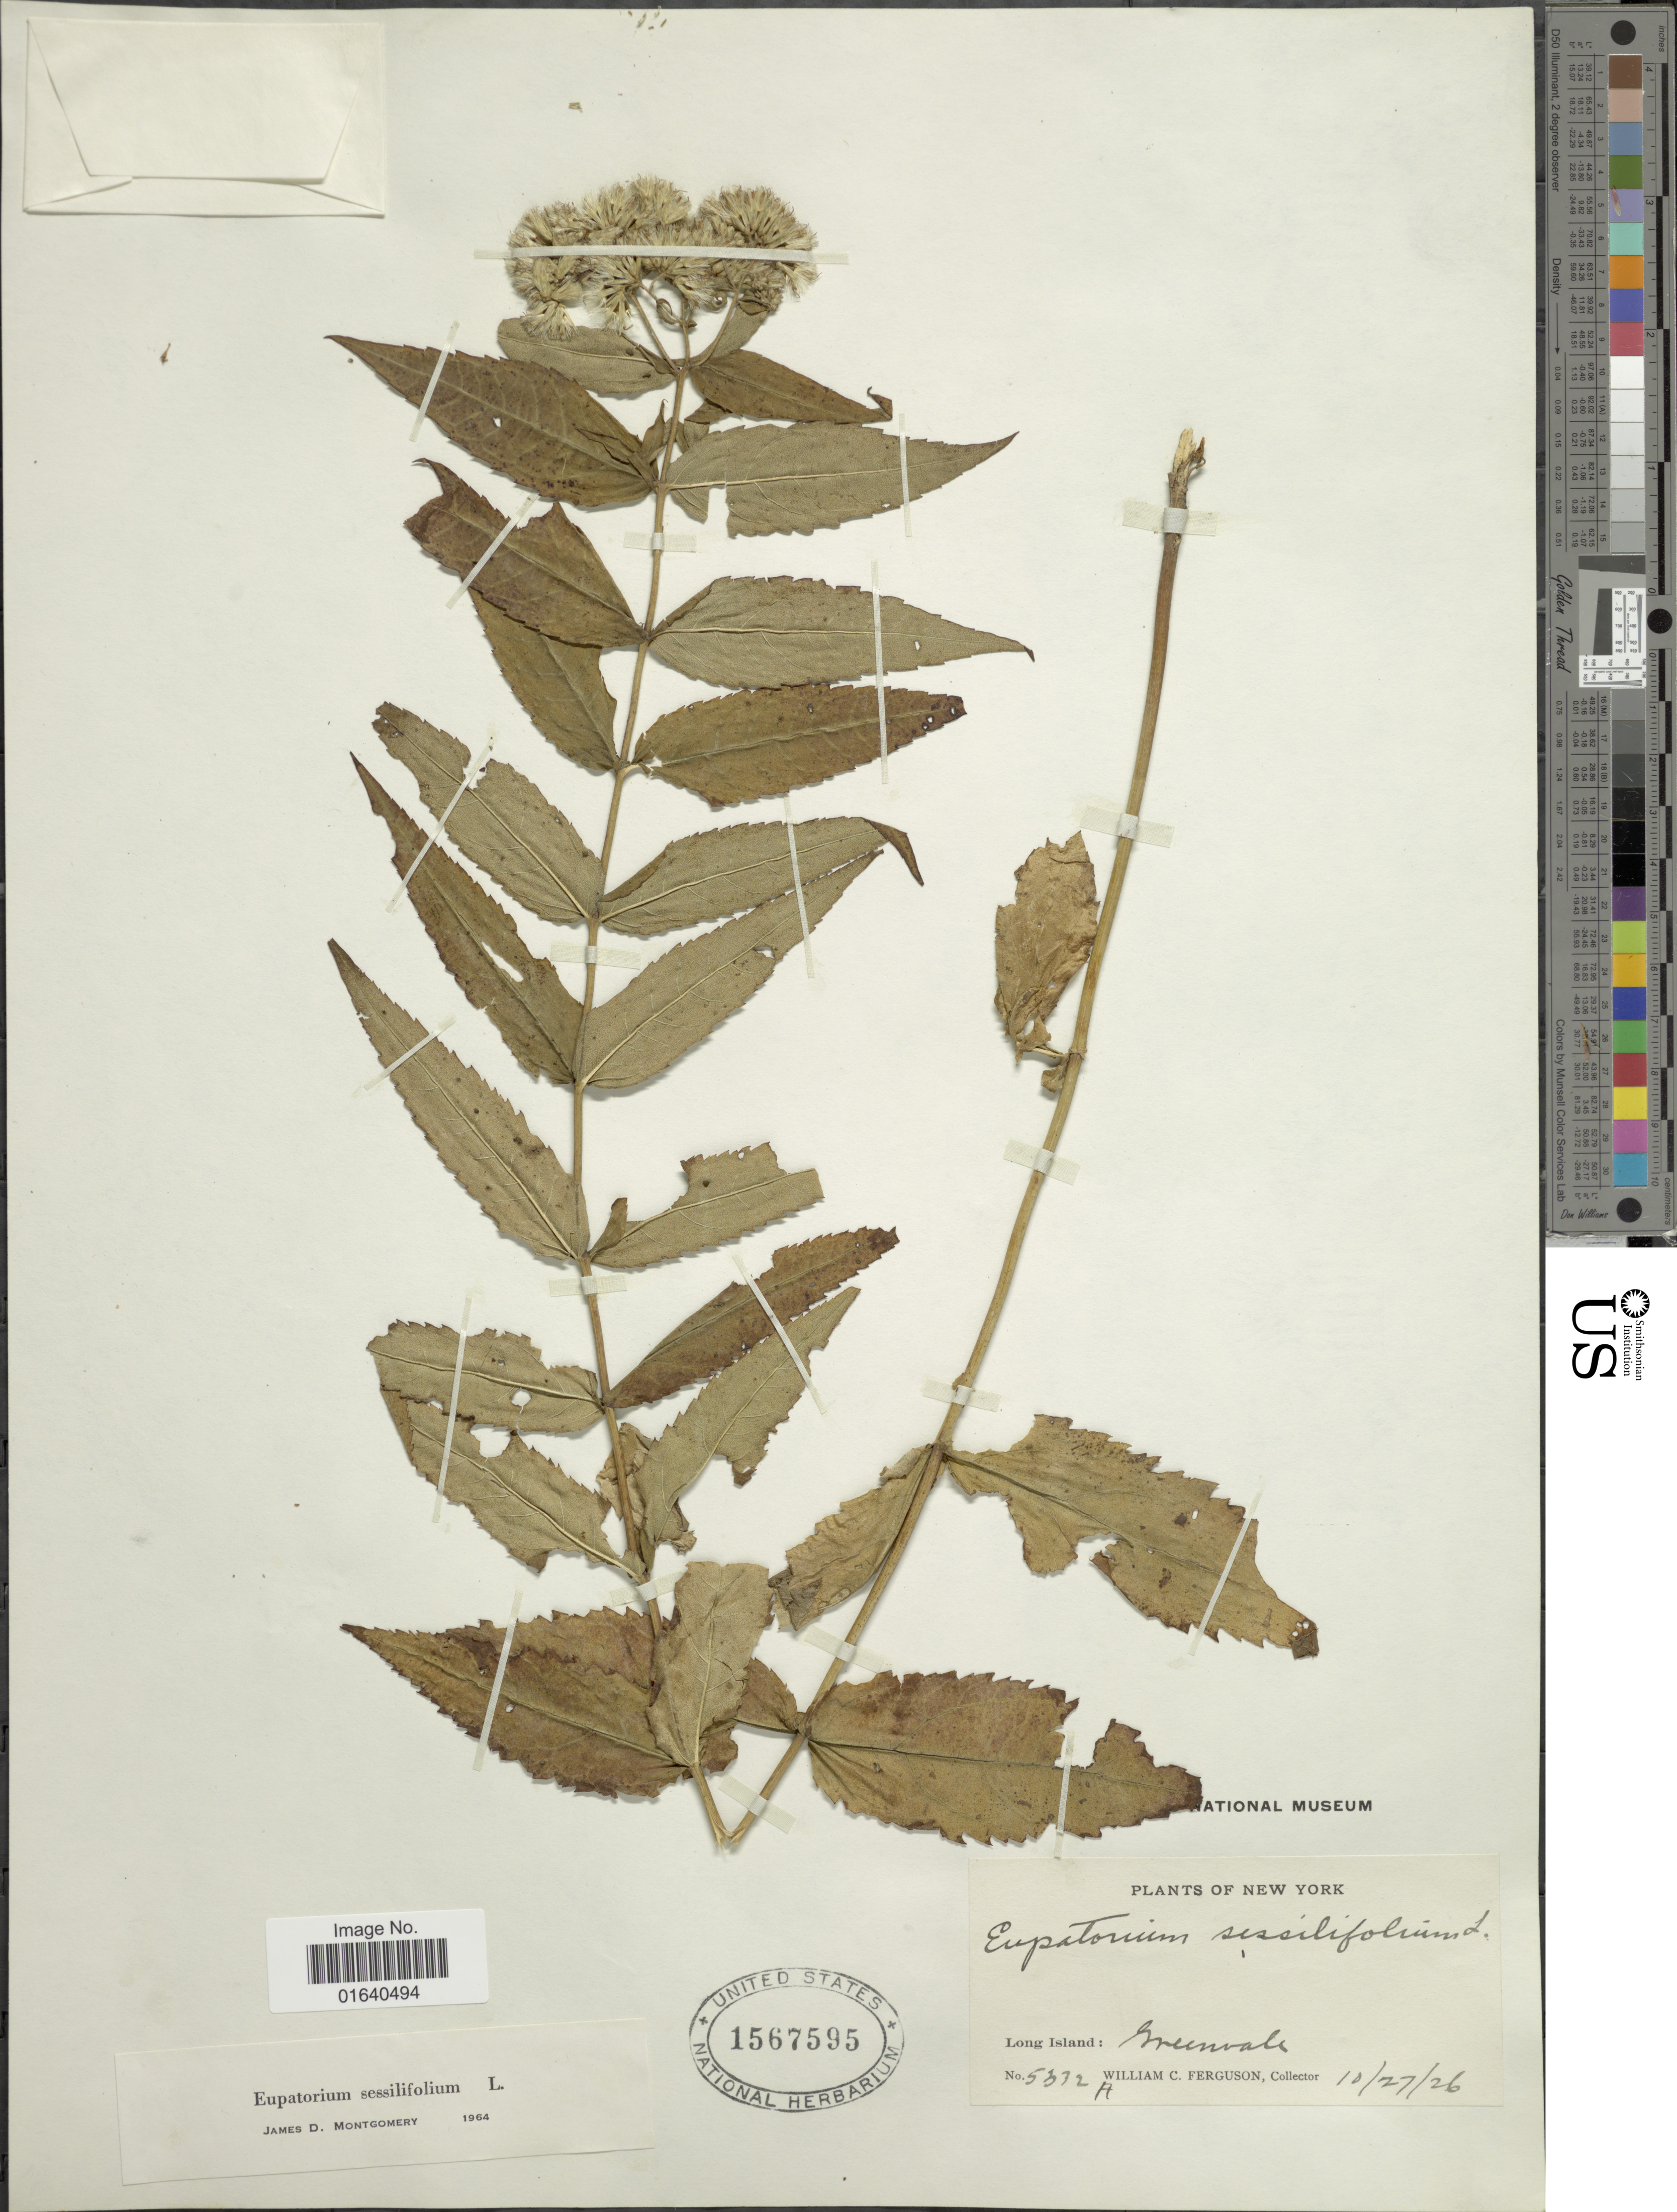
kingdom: Plantae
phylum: Tracheophyta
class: Magnoliopsida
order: Asterales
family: Asteraceae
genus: Eupatorium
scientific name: Eupatorium sessilifolium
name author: L.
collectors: W. Ferguson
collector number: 5372A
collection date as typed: Transcribed d/m/y: 27/10/26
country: United States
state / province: New York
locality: Long Island: Greenvale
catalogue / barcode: US 1567595